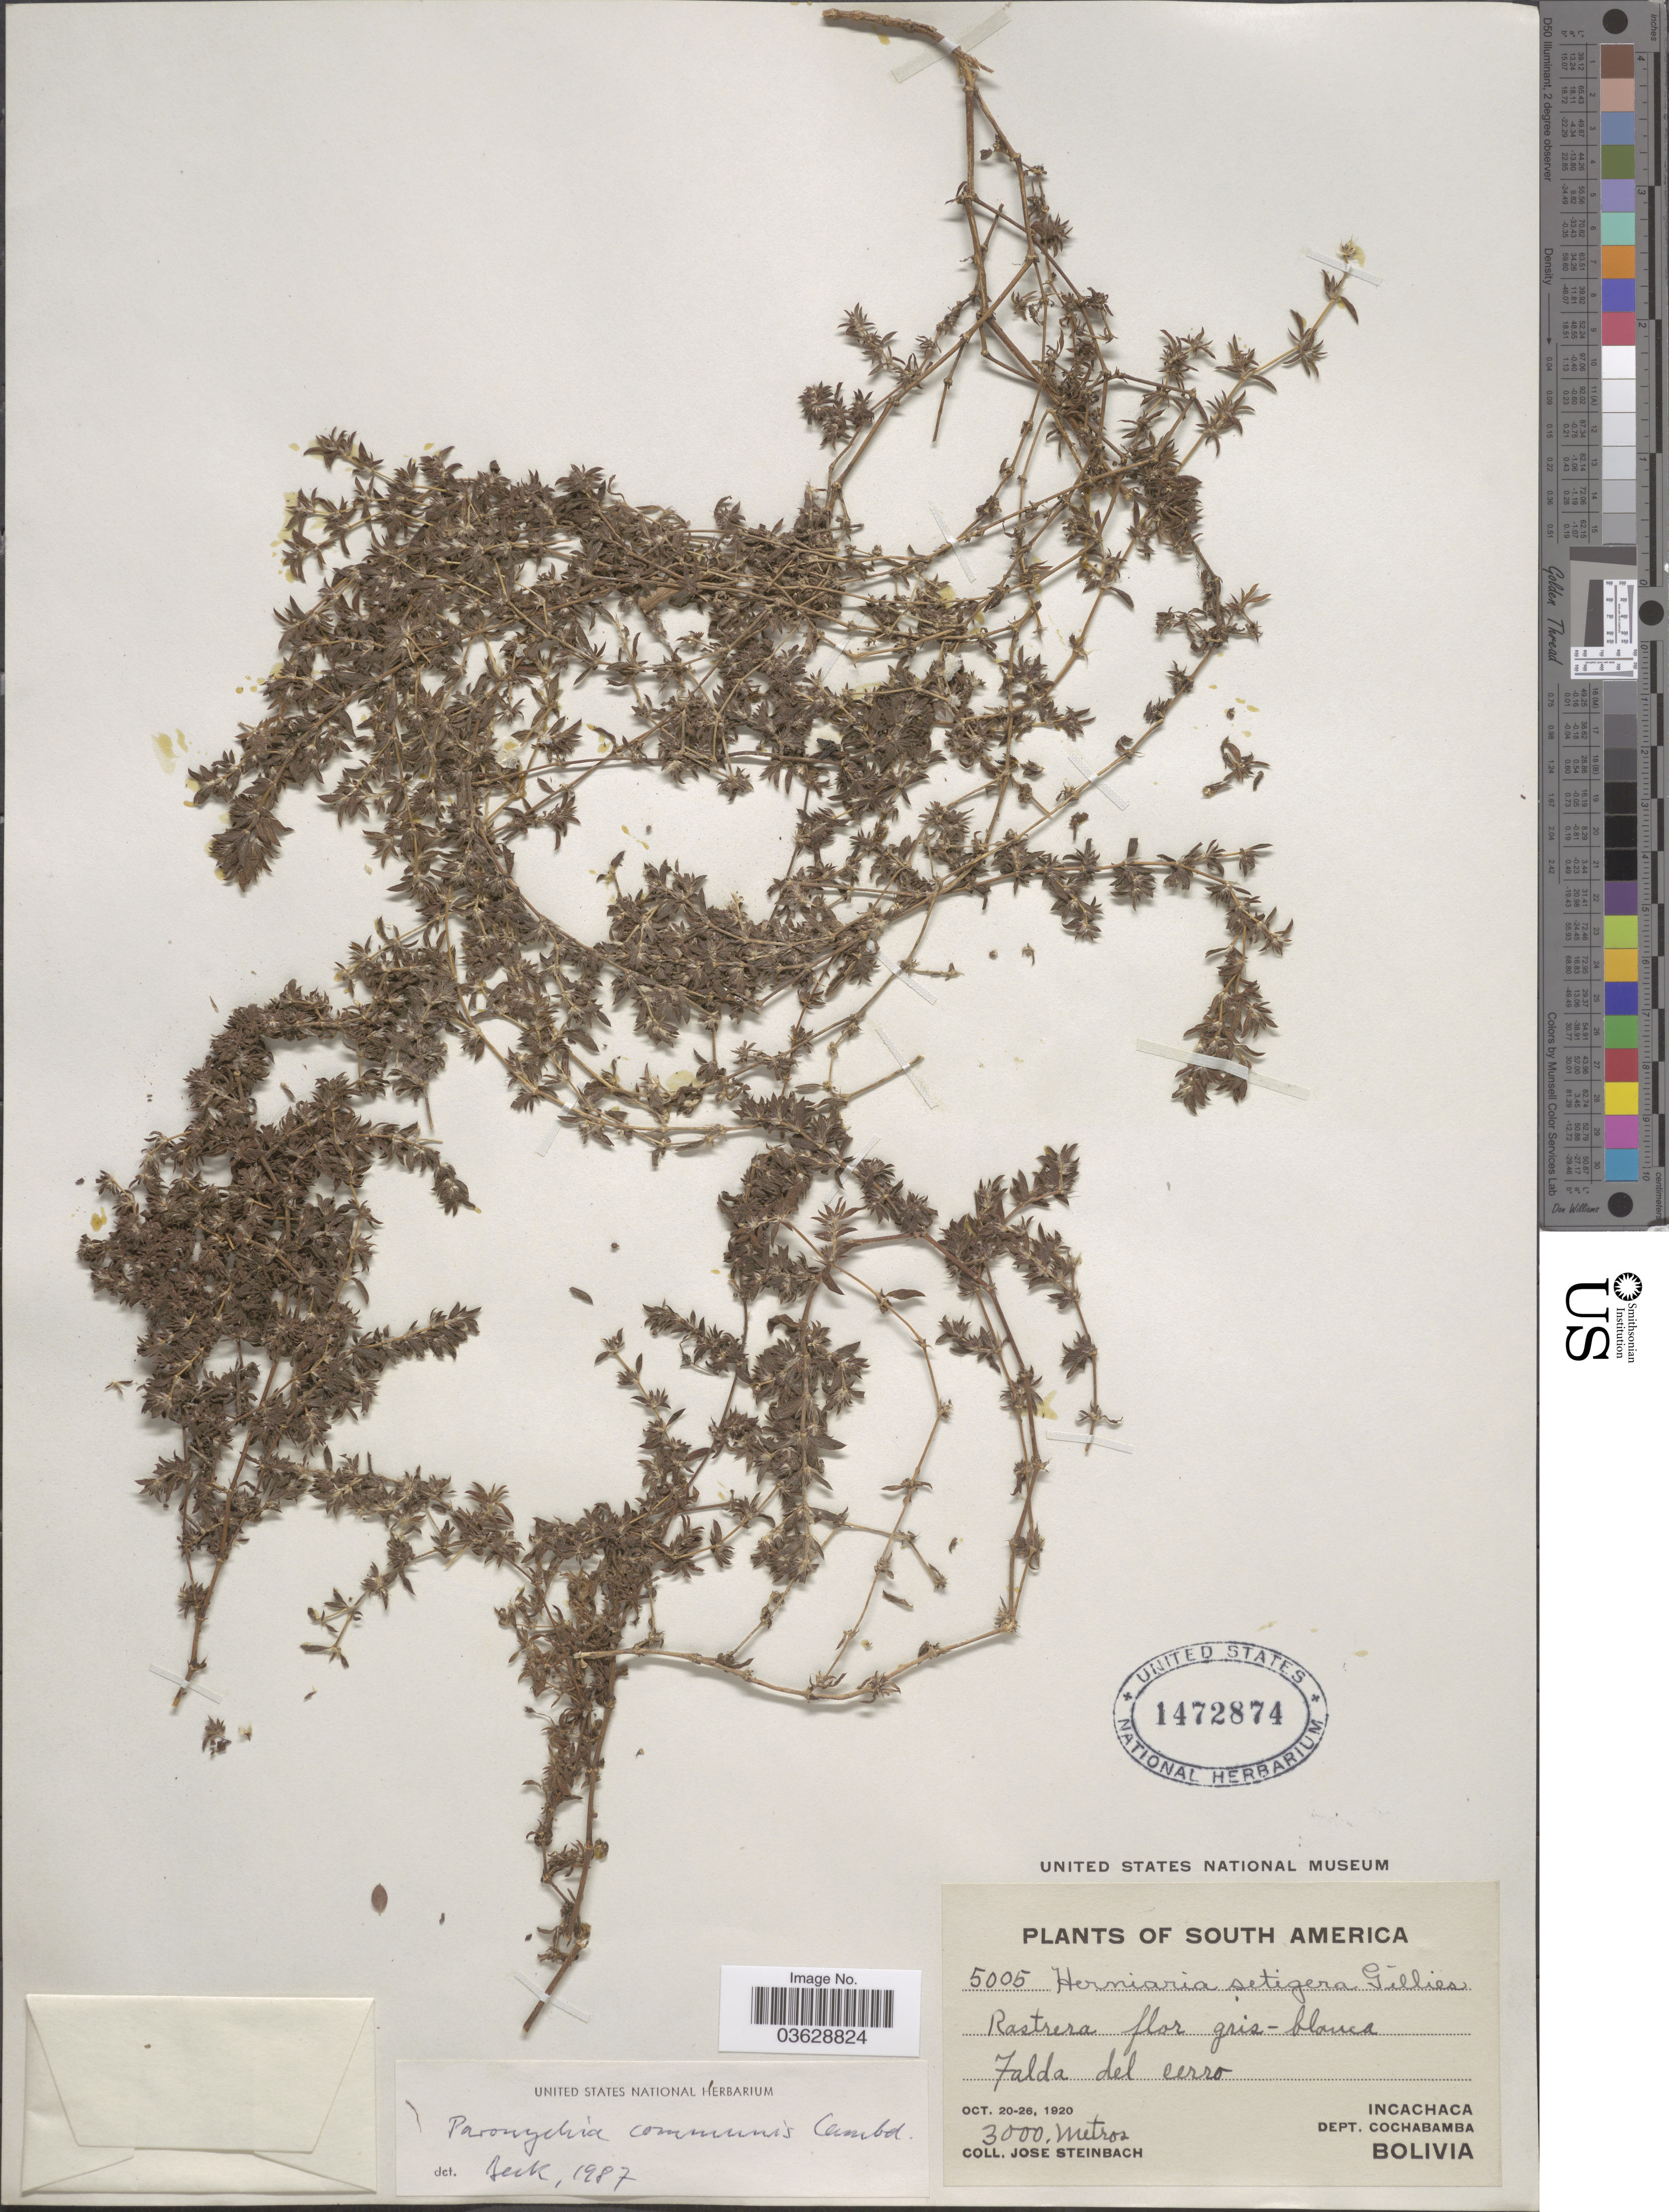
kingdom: Plantae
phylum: Tracheophyta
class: Magnoliopsida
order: Caryophyllales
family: Caryophyllaceae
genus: Paronychia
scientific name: Paronychia communis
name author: Cambess.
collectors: J. Steinbach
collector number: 5005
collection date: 1920-10-20/1920-10-26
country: Bolivia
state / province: Cochabamba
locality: Incachaca. Dept. Cochabamba.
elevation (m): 3000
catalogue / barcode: US 1472874